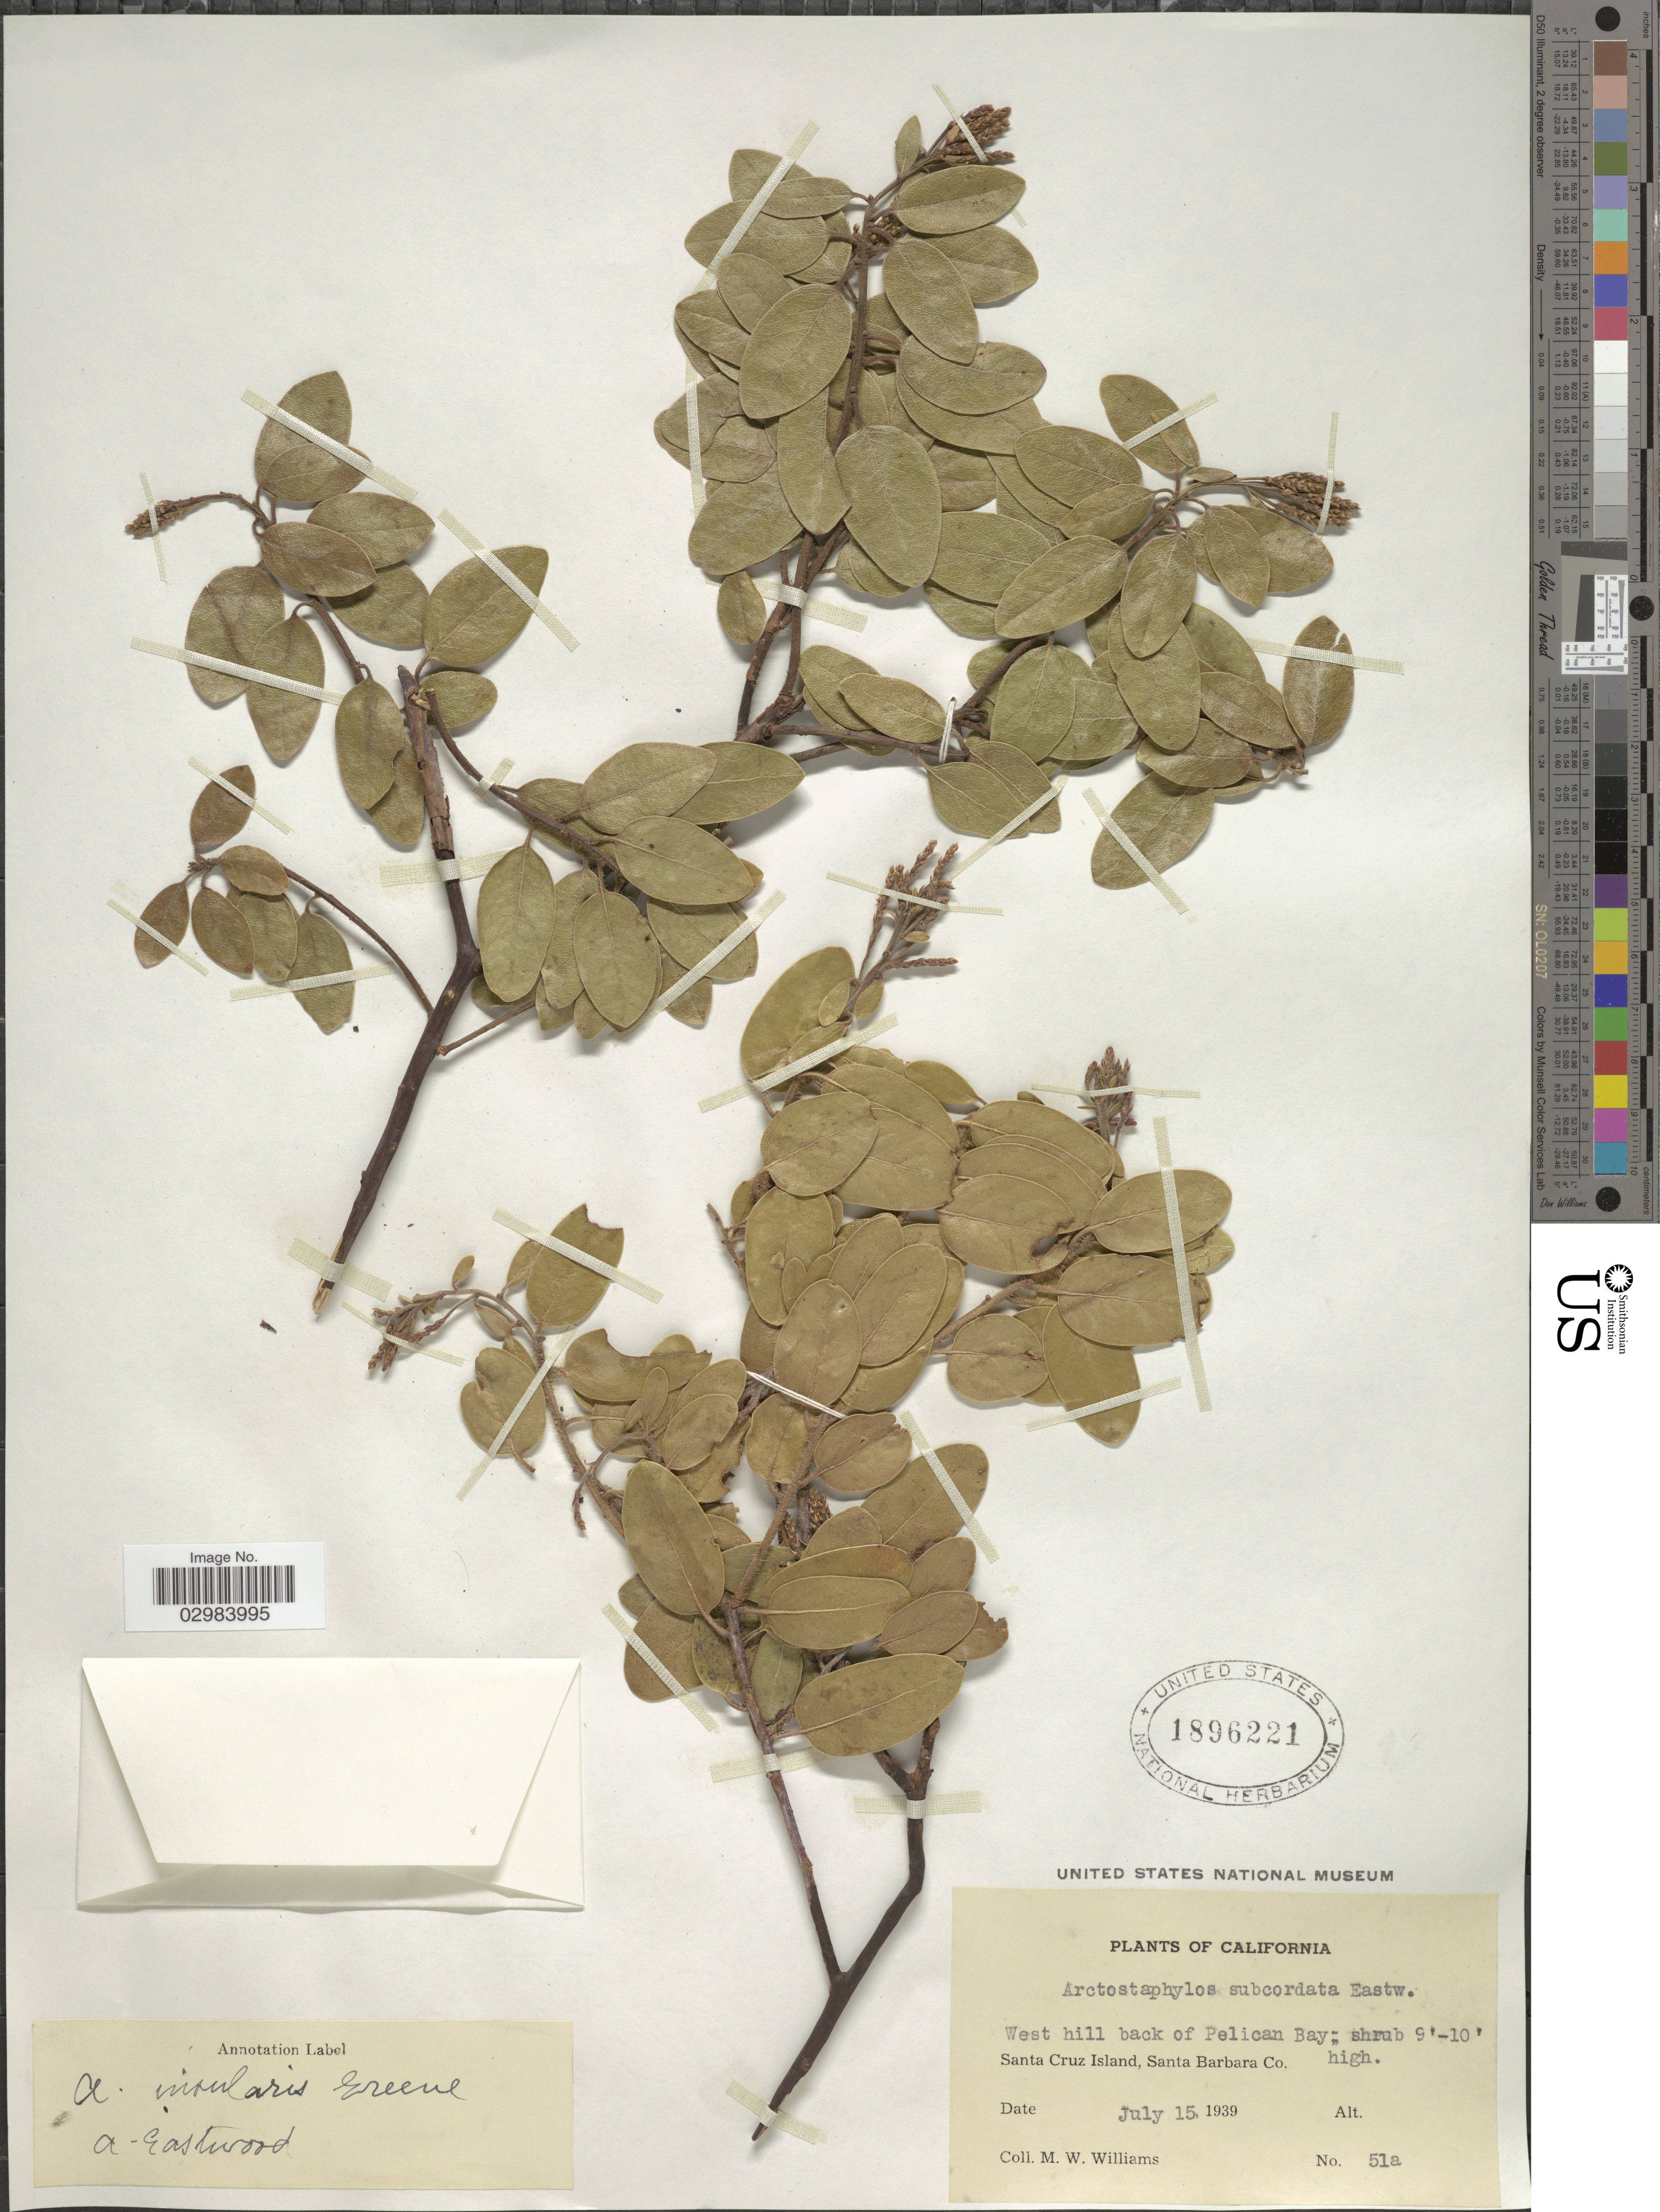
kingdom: Plantae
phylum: Tracheophyta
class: Magnoliopsida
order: Ericales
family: Ericaceae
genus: Arctostaphylos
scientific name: Arctostaphylos insularis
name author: Greene ex Parry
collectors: M. W. Williams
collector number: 51a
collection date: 1939-07-15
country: United States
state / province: California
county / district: Santa Barbara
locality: Santa Cruz Island, Santa Barbara Co., West hill back of Pelican Bay.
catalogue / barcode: US 1896221